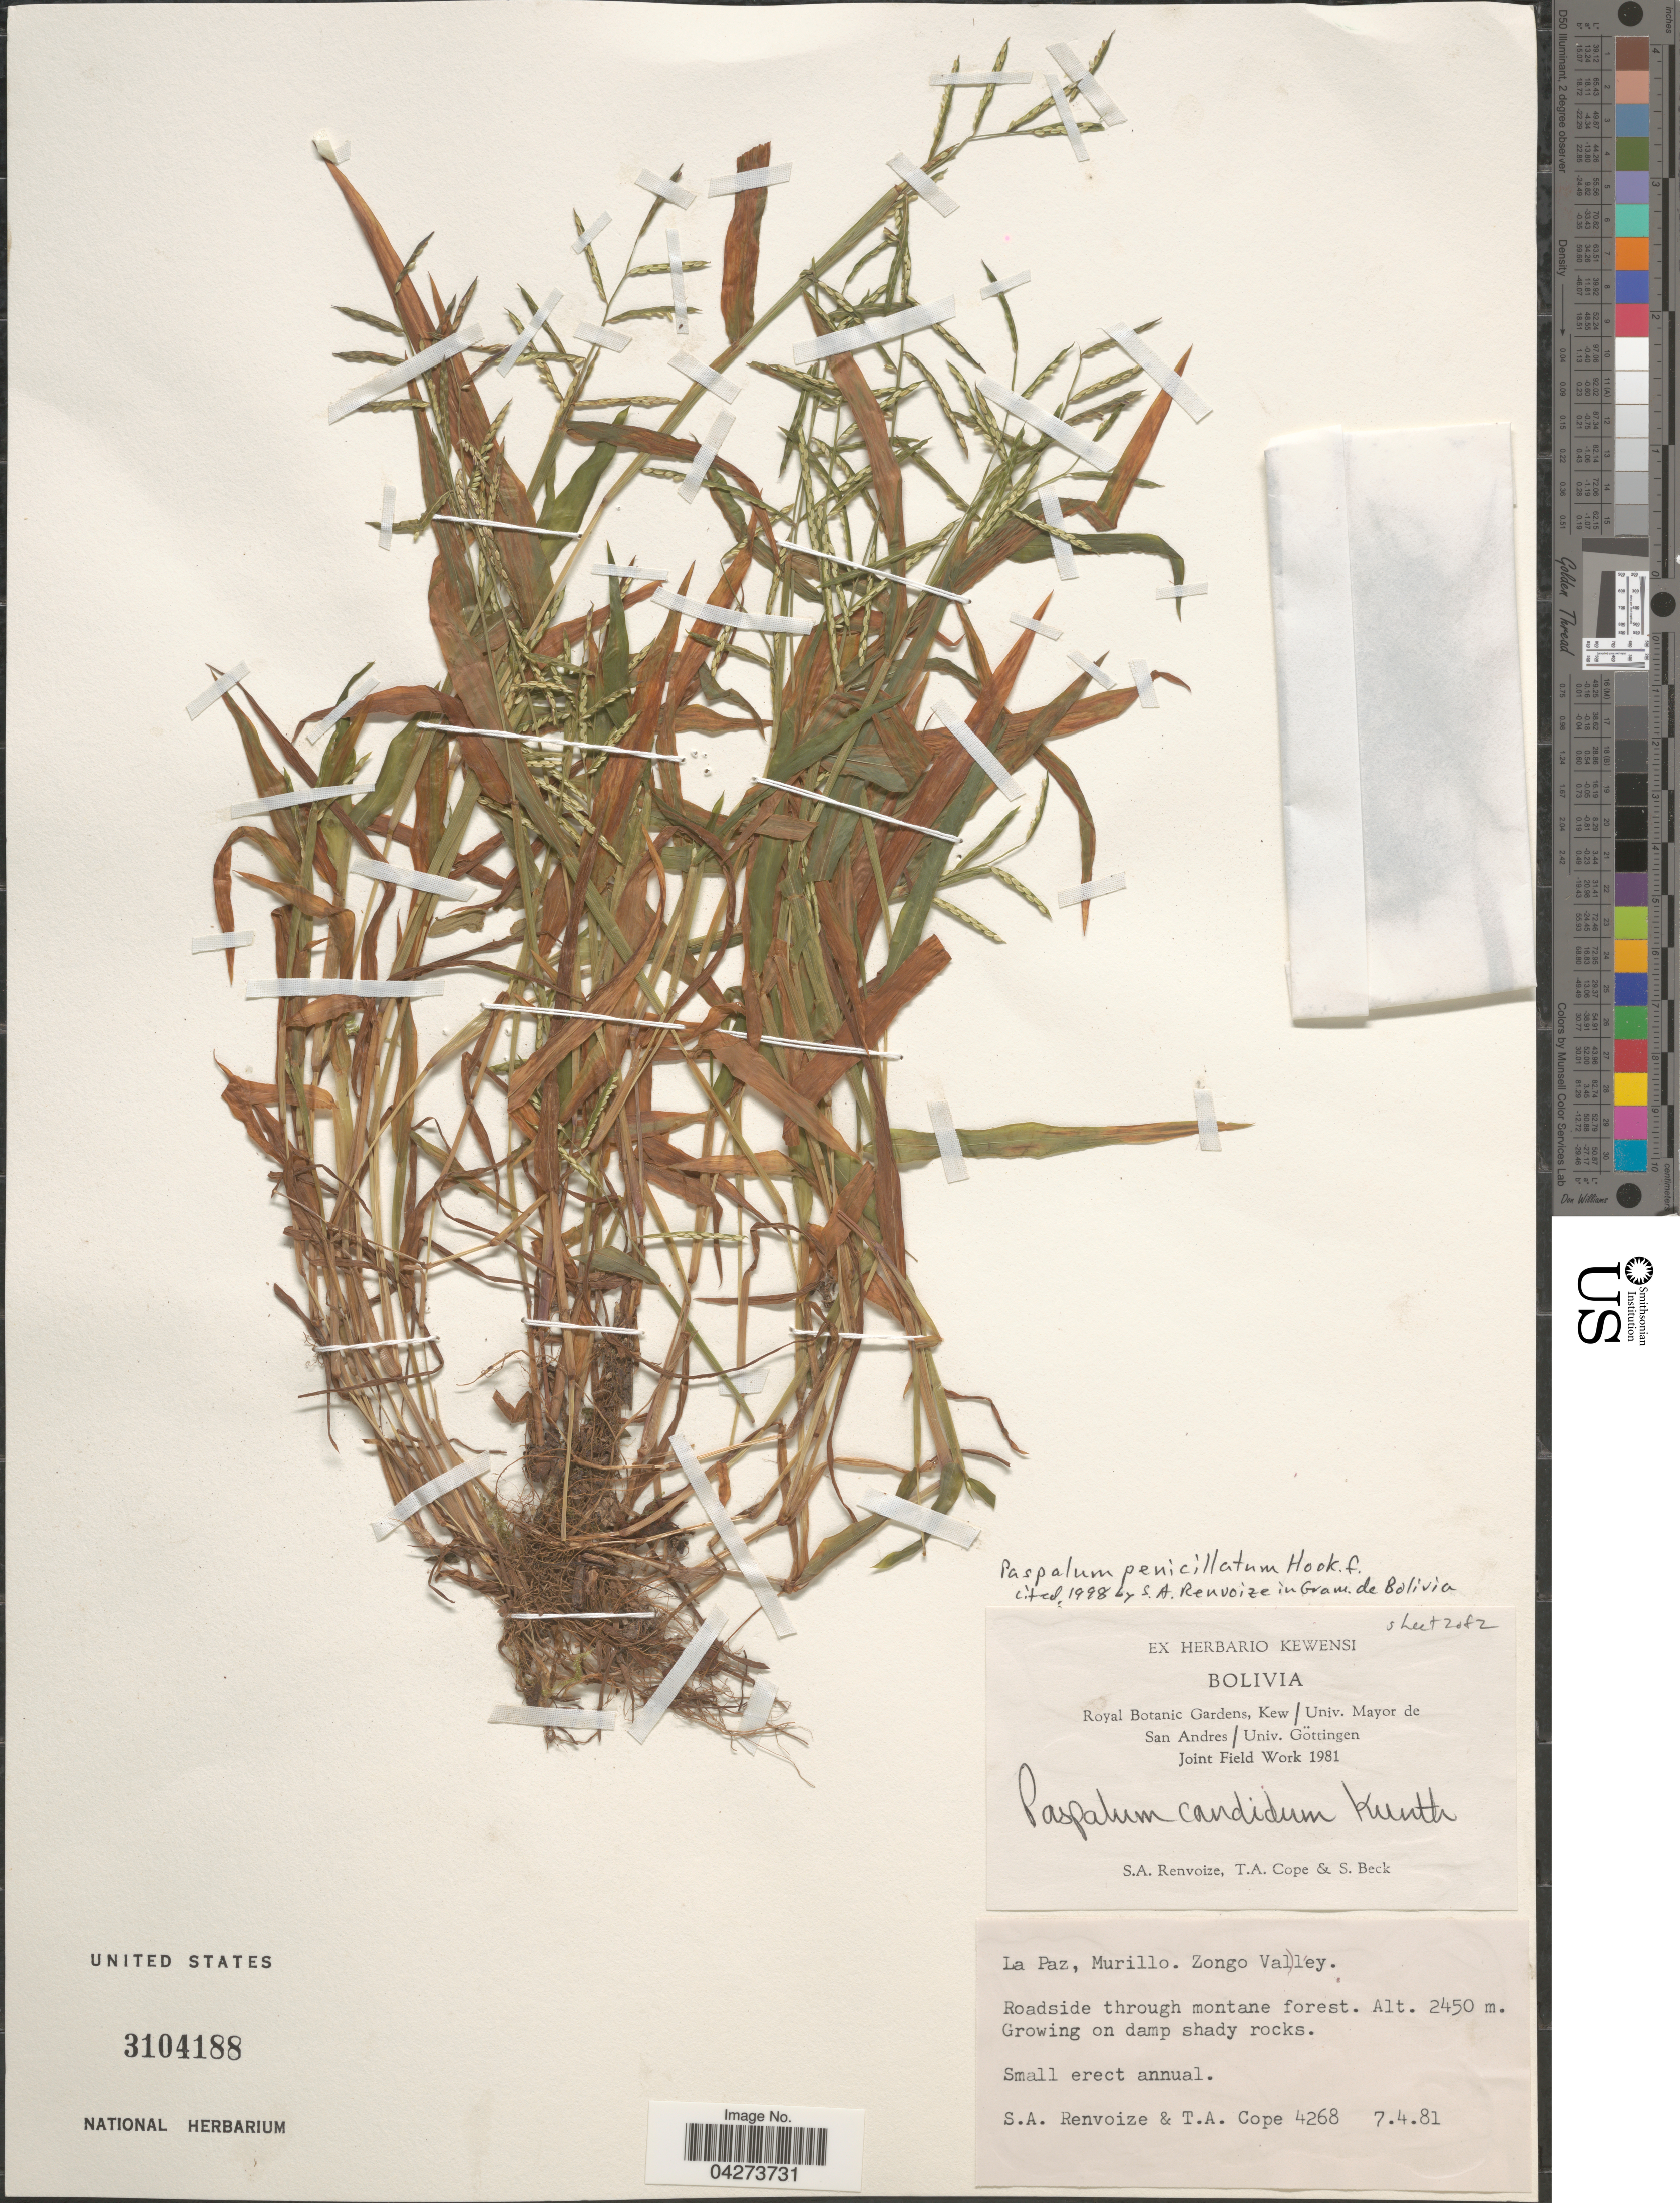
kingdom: Plantae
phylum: Tracheophyta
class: Liliopsida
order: Poales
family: Poaceae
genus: Paspalum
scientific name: Paspalum penicillatum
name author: Hook. f.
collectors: S. A. Renvoize, T. A. Cope & S. G. Beck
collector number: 4268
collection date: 1981-04-07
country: Bolivia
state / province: La Paz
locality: La Paz, Murillo. Zongo Valley. Roadside through montane forest. Royal Botanic Gardens, Kew / Univ. Mayor de San Andres / Univ. Göttingen Joint Field Work 1981.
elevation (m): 2450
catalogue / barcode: US 3104188